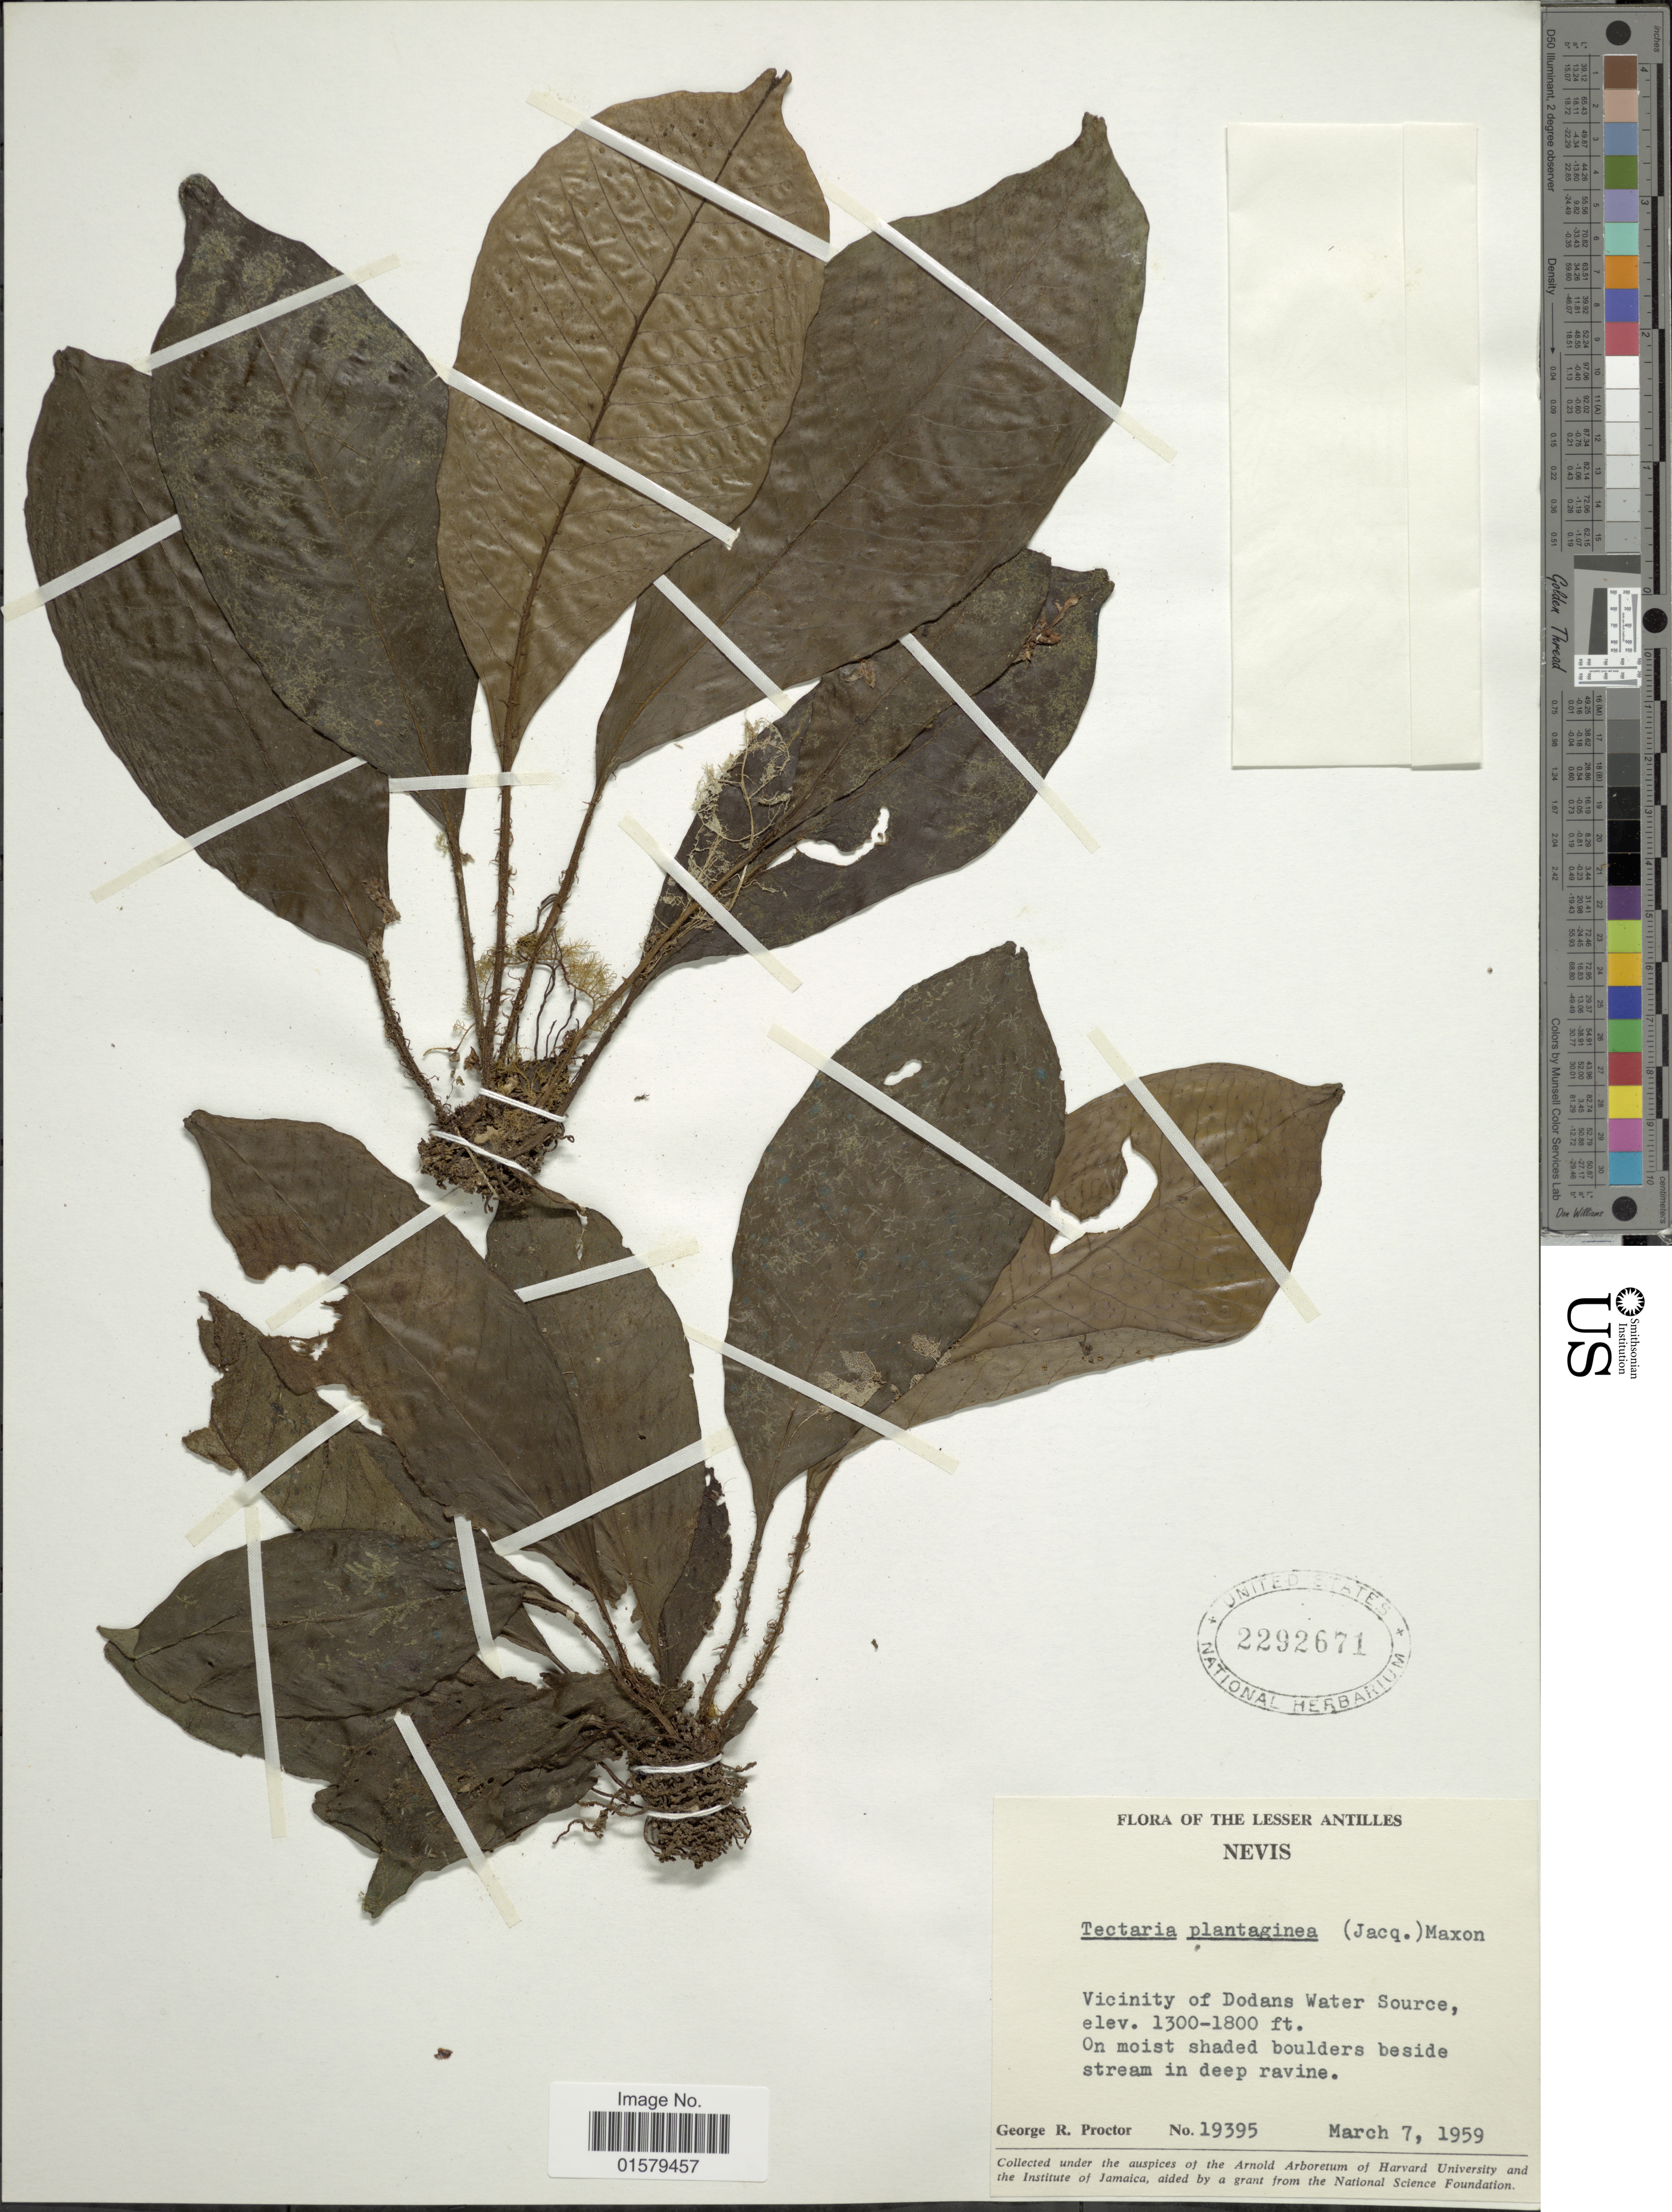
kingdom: Plantae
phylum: Tracheophyta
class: Polypodiopsida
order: Polypodiales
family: Tectariaceae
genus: Tectaria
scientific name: Tectaria plantaginea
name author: (Jacq.) Maxon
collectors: G. R. Proctor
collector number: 19395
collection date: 1959-03-07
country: St. Christopher-Nevis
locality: Nevis, The Lesser Antilles, Vicinity of Dodans Water Source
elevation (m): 396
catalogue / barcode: US 2292671